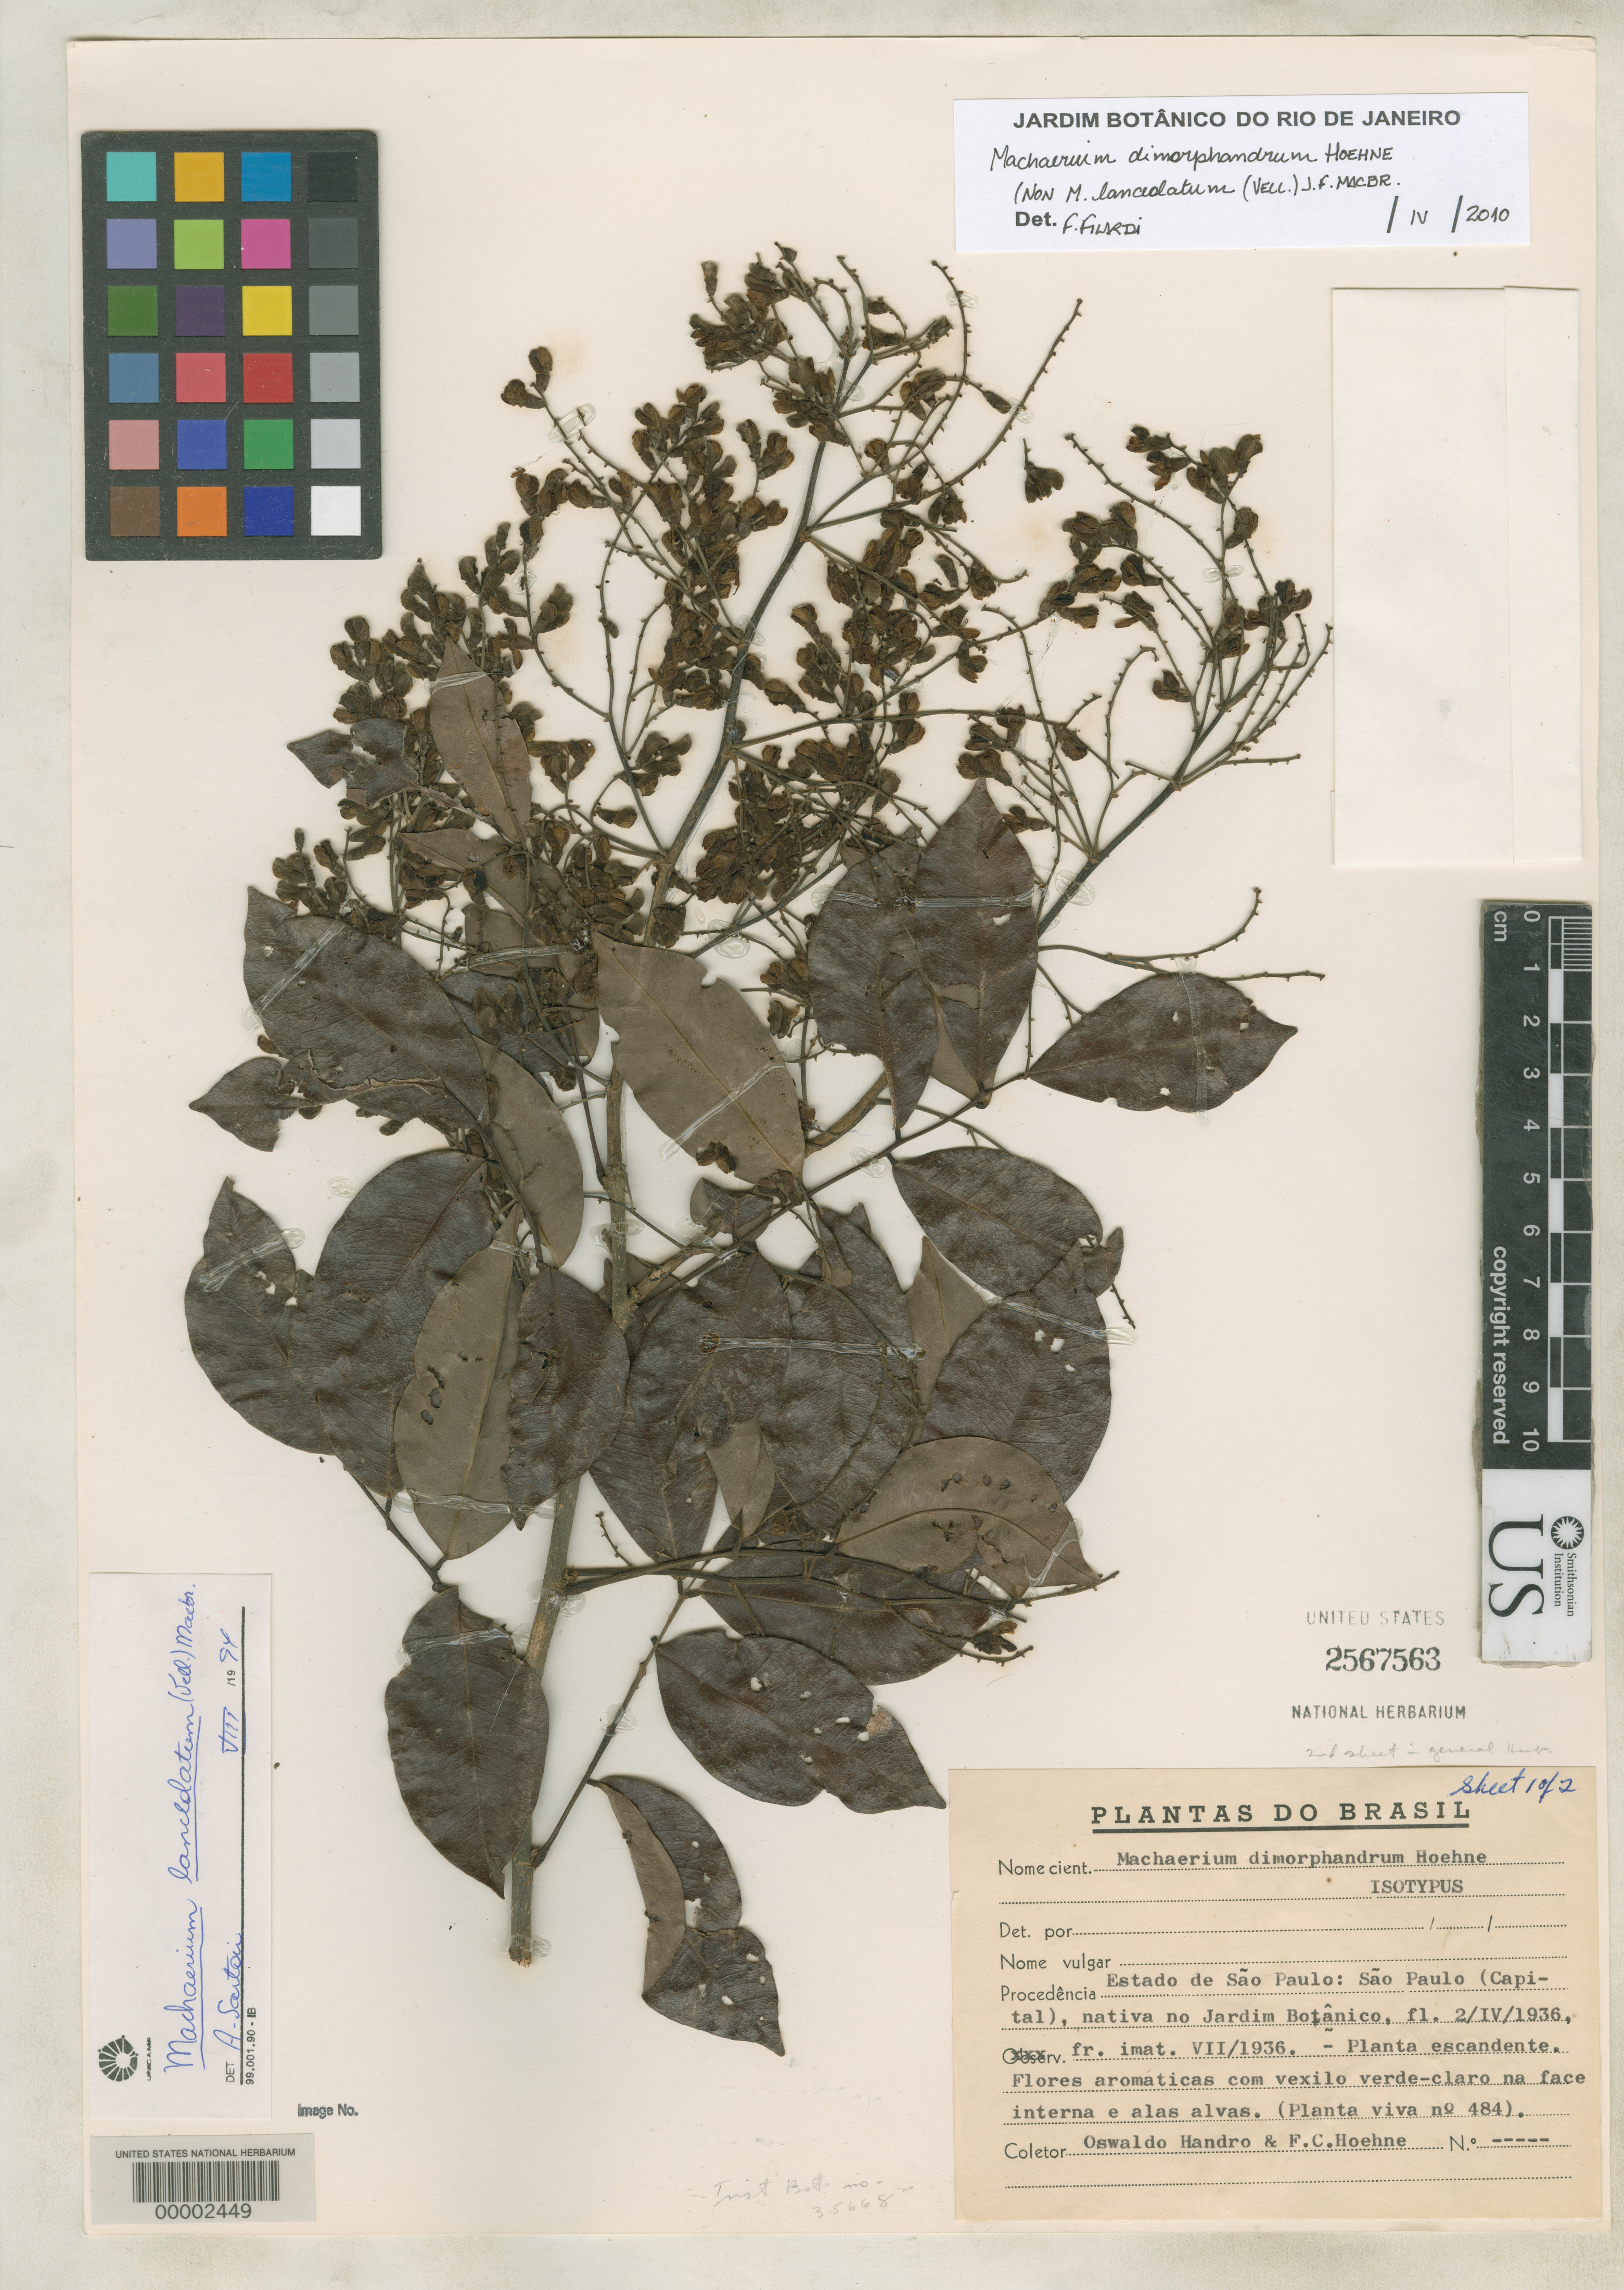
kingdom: Plantae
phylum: Tracheophyta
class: Magnoliopsida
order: Fabales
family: Fabaceae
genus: Machaerium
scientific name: Machaerium dimorphandrum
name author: Hoehne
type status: Isotype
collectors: O. Handro & F. C. Hoehne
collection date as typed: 02 Apr 1936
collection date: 1936-04-02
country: Brazil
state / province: São Paulo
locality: Sao Paulo (capital), nativa no Jardim Botanico.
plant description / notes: Specimen apparently made from cultivated plant. "Planta viva no. 484".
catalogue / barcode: US 2567563